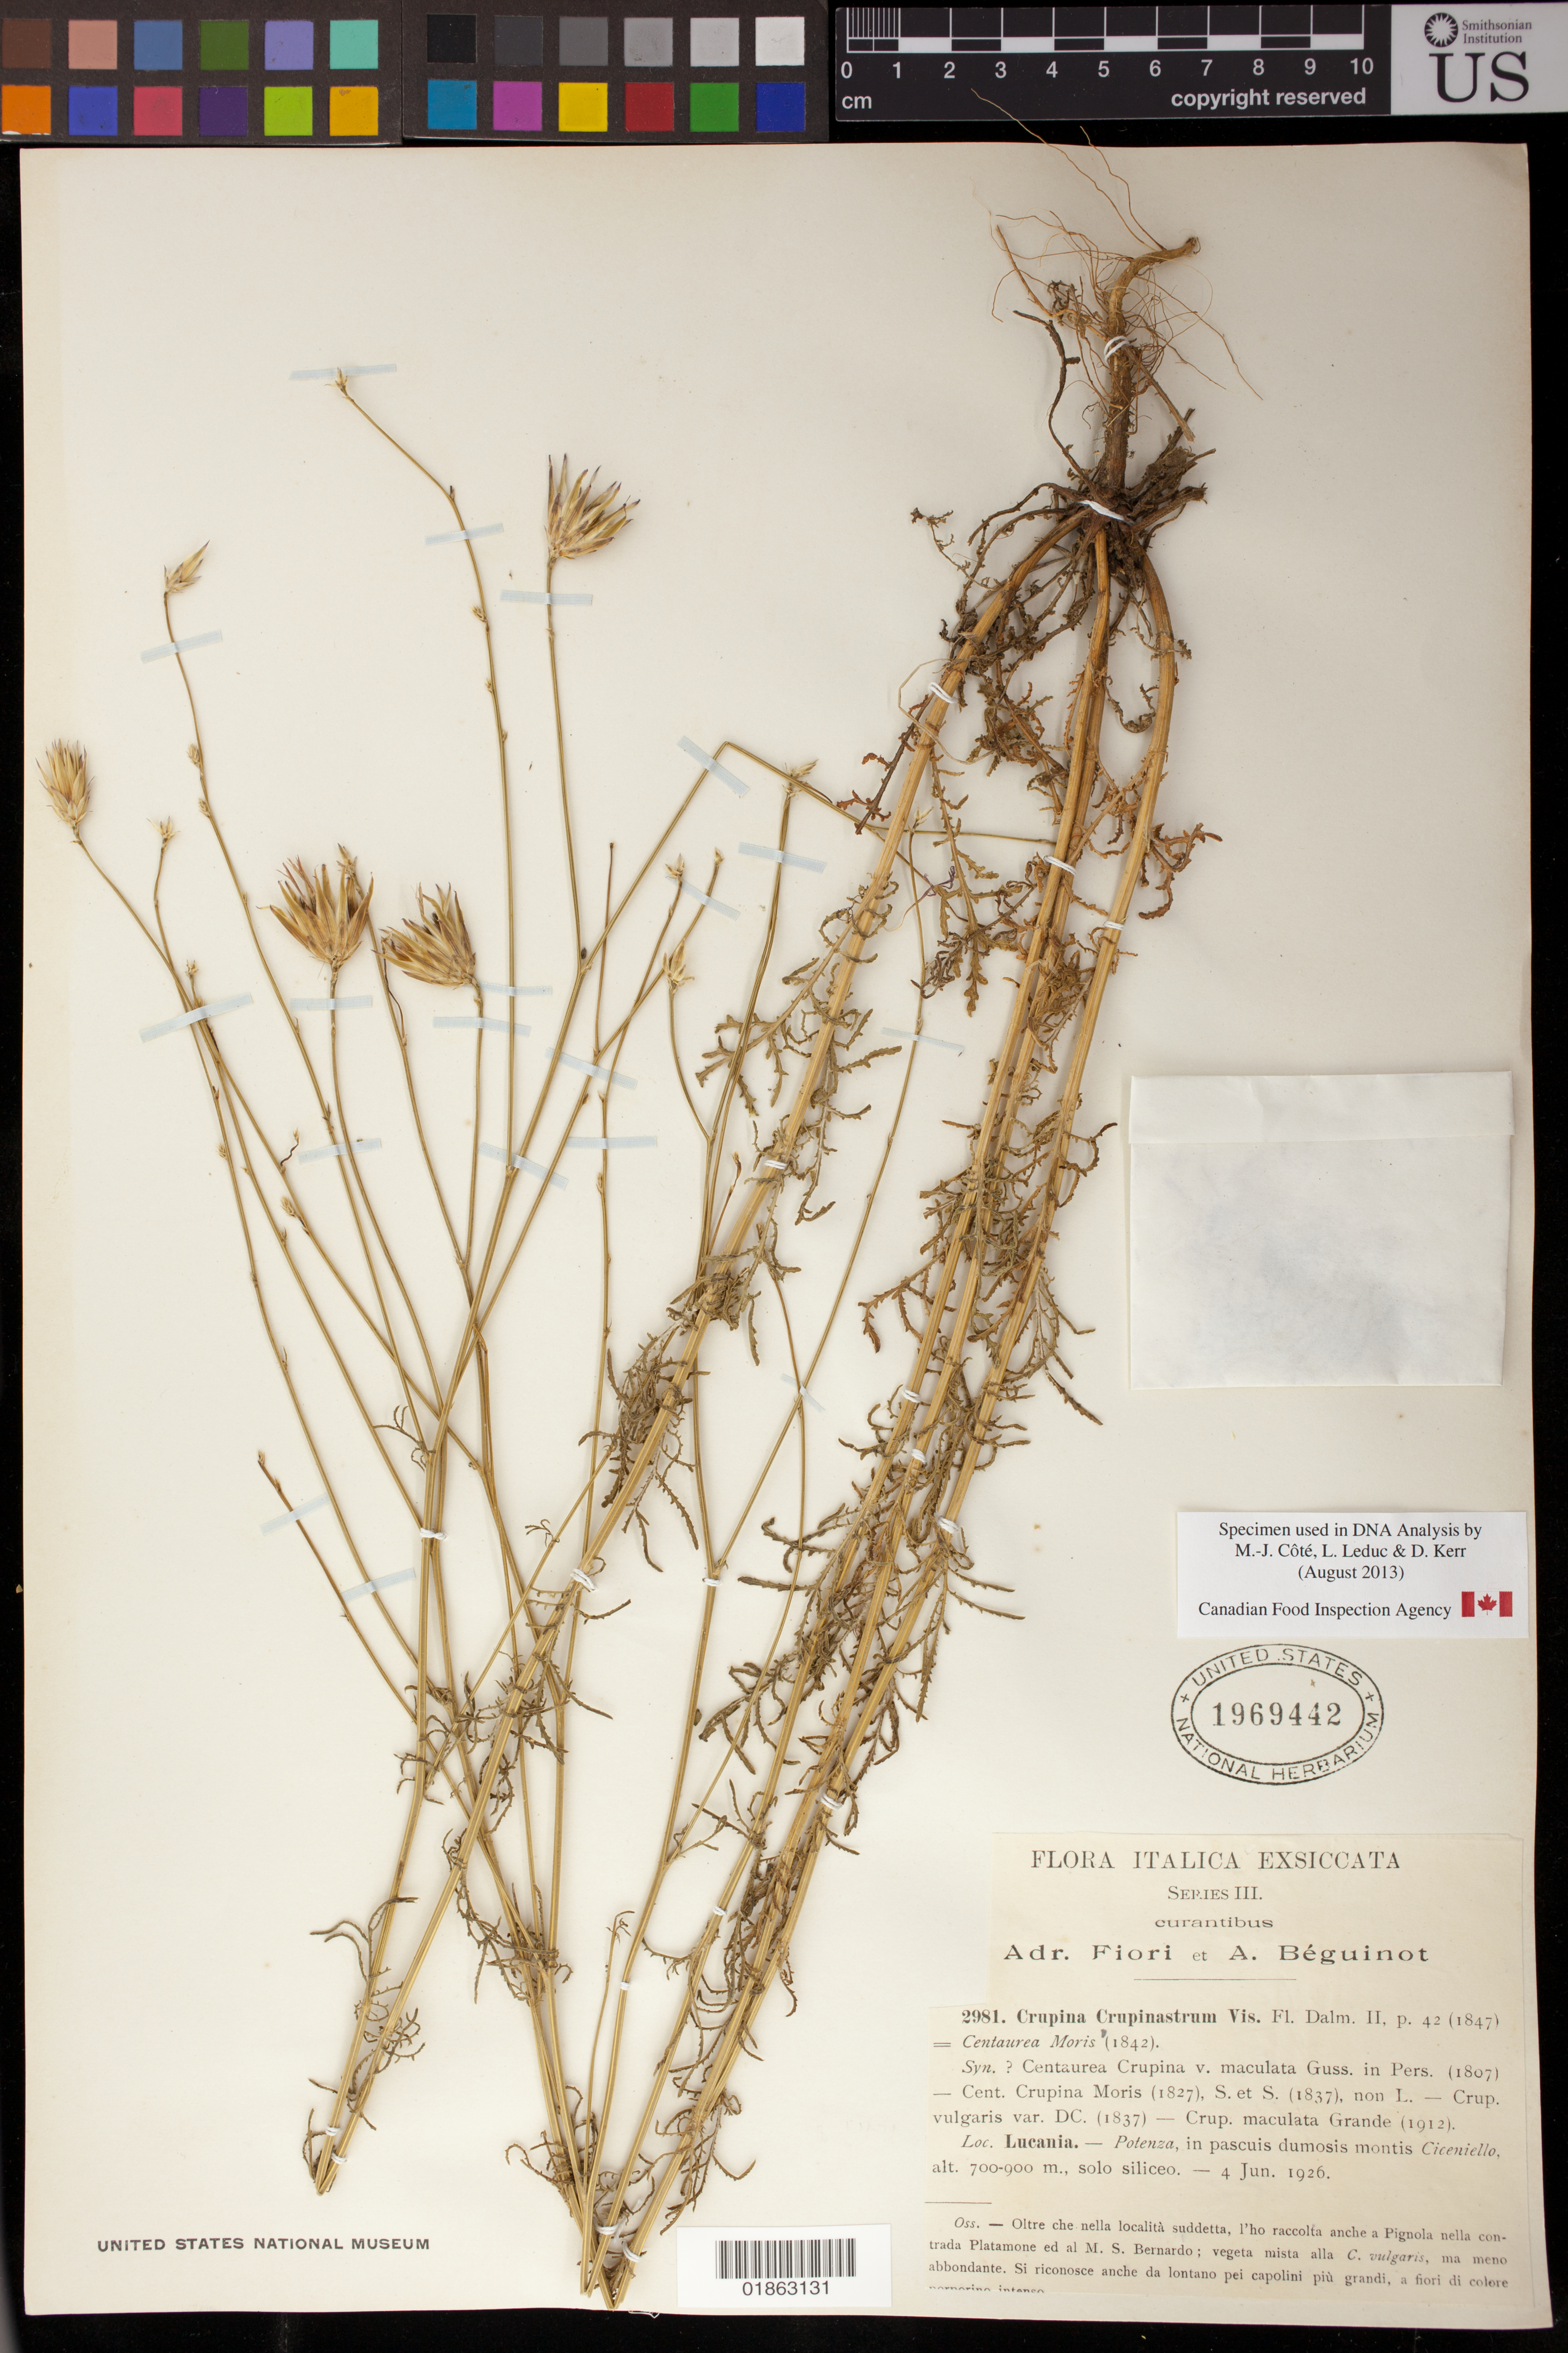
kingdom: Plantae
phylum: Tracheophyta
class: Magnoliopsida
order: Asterales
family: Asteraceae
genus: Crupina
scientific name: Crupina crupinastrum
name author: (Moris)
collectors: A. Fiori & A. Béguinot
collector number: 2981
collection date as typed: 4 Jun 1926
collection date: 1926-06-04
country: Italy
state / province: Basilicata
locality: Lucania, Potenza, in pascuis dumosis montis Ciceniello.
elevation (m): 700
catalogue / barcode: US 1969442